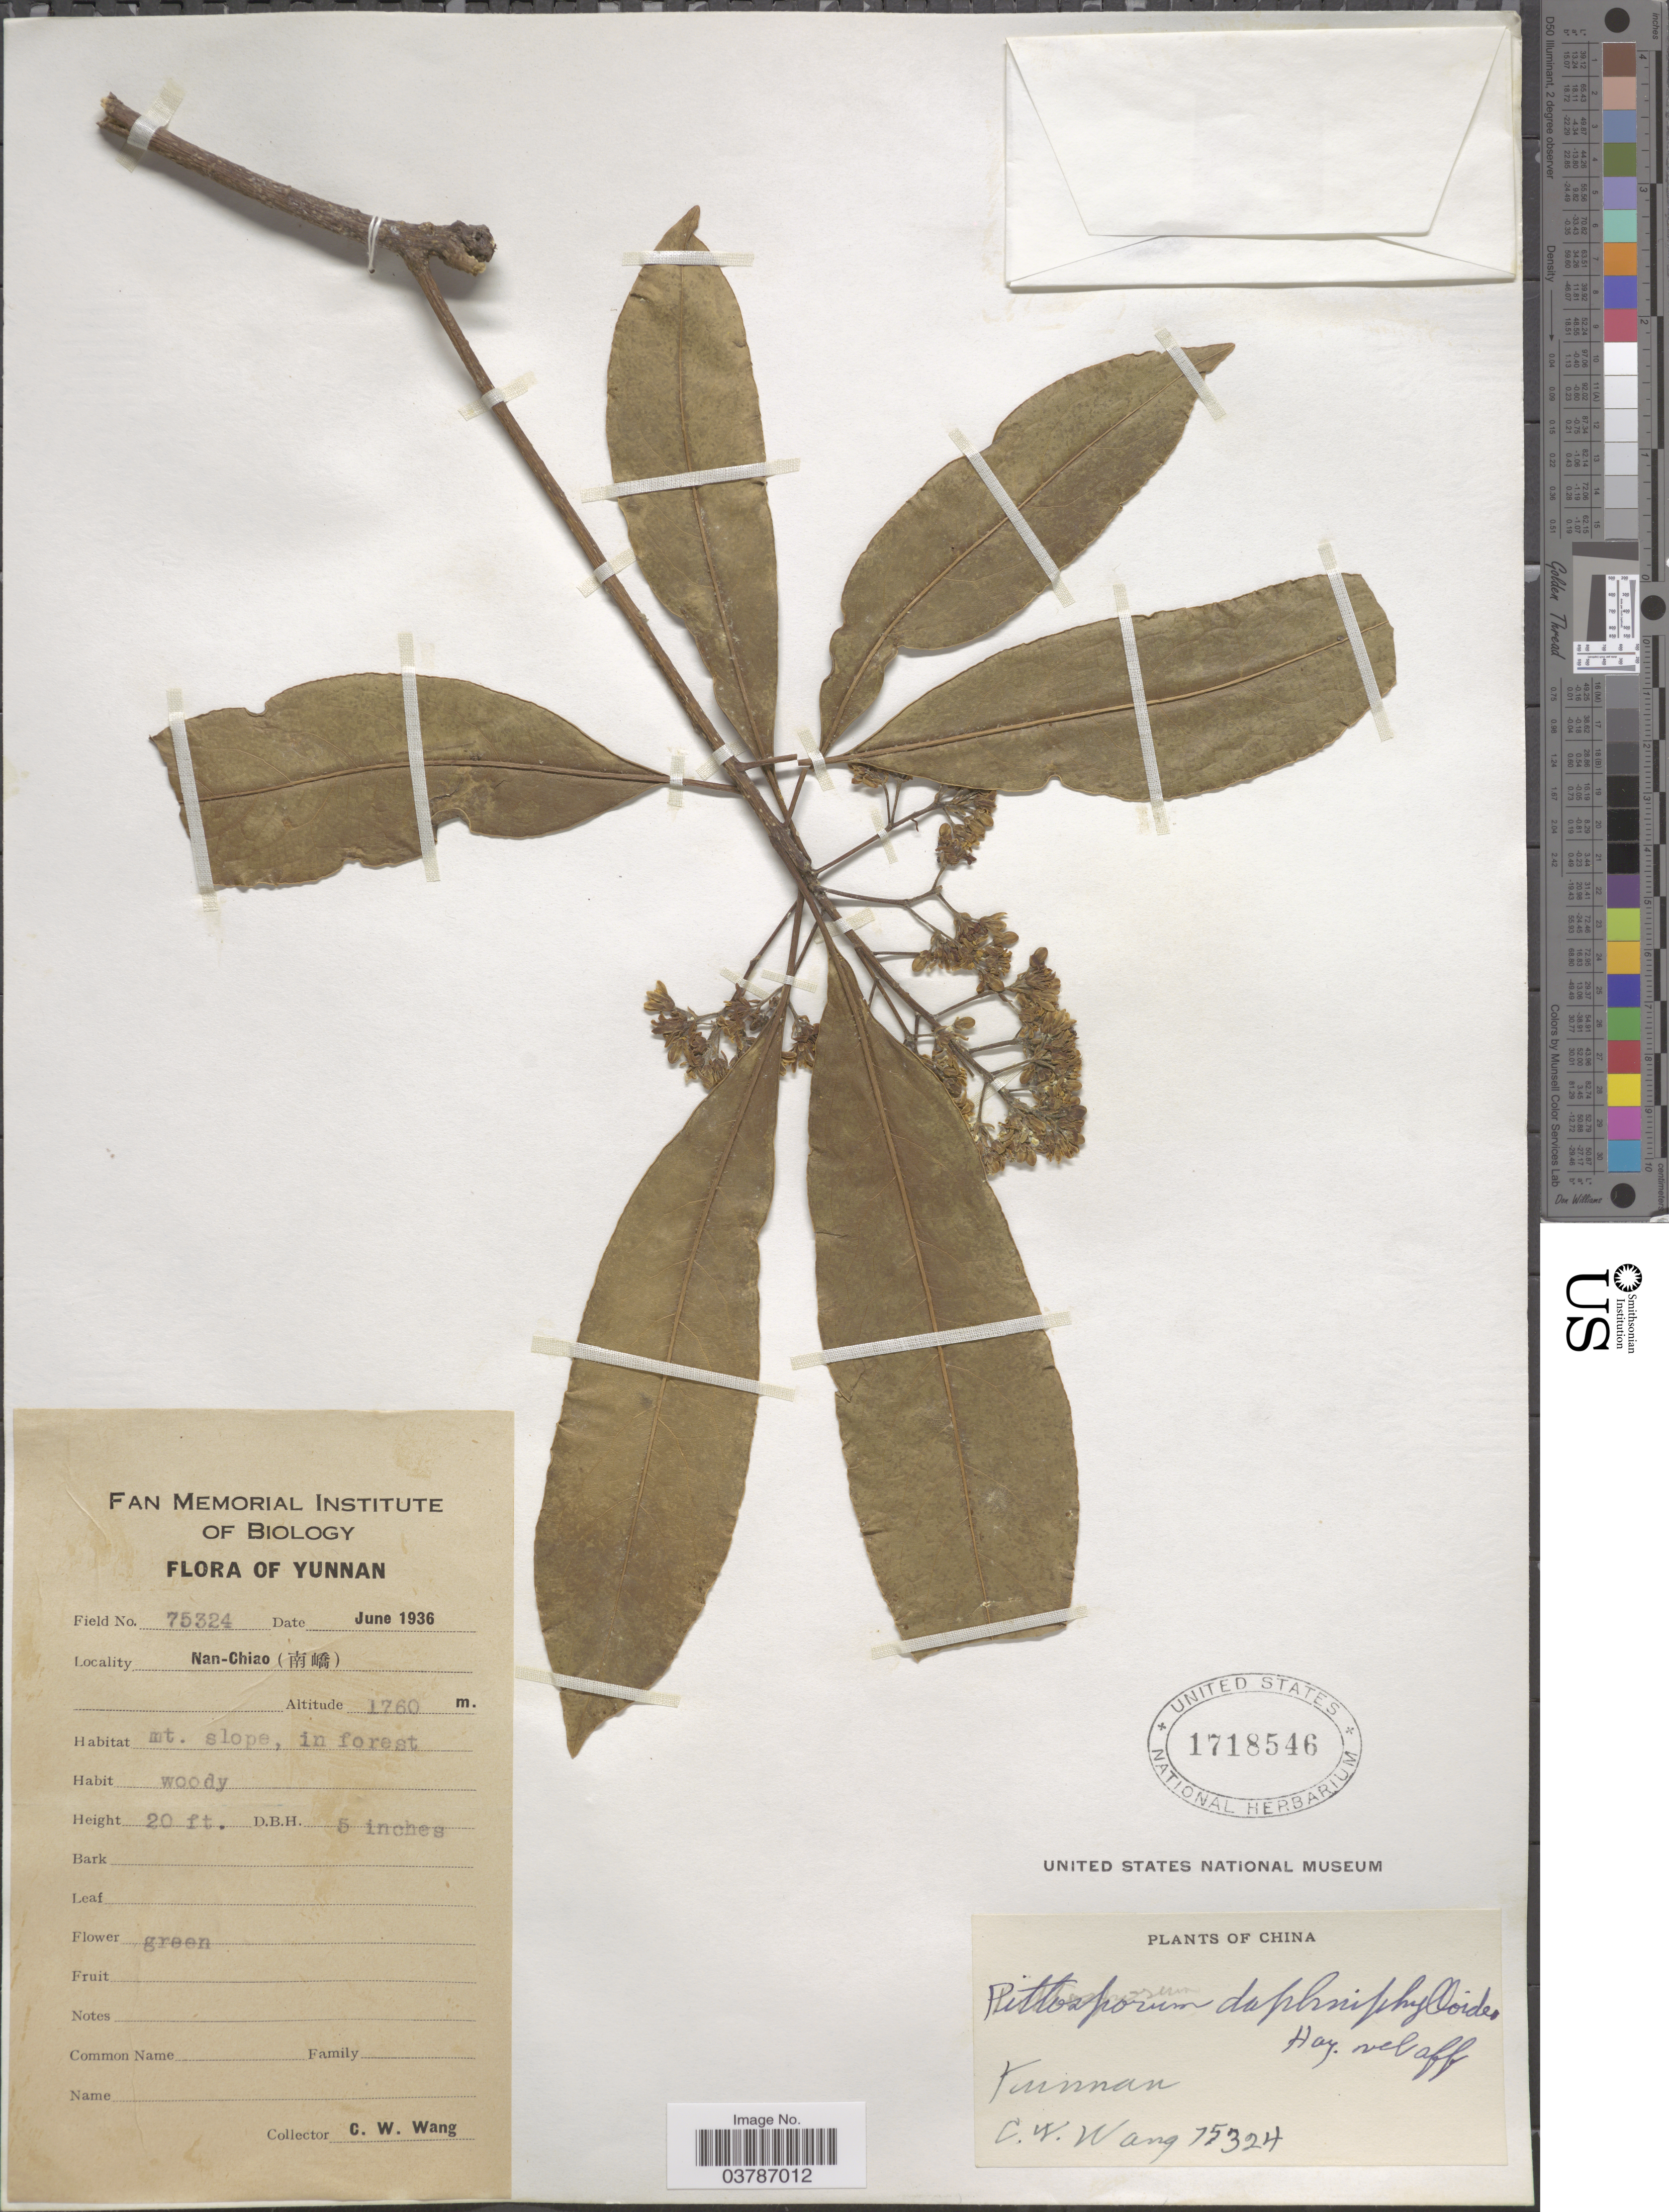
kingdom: Plantae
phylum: Tracheophyta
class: Magnoliopsida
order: Apiales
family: Pittosporaceae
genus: Pittosporum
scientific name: Pittosporum daphniphylloides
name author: Hayata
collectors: C. W. Wang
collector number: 75324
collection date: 1936-06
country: China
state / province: Yunnan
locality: Nan-Chiao (X). Mt. slope, in forest.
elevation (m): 1760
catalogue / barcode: US 1718546